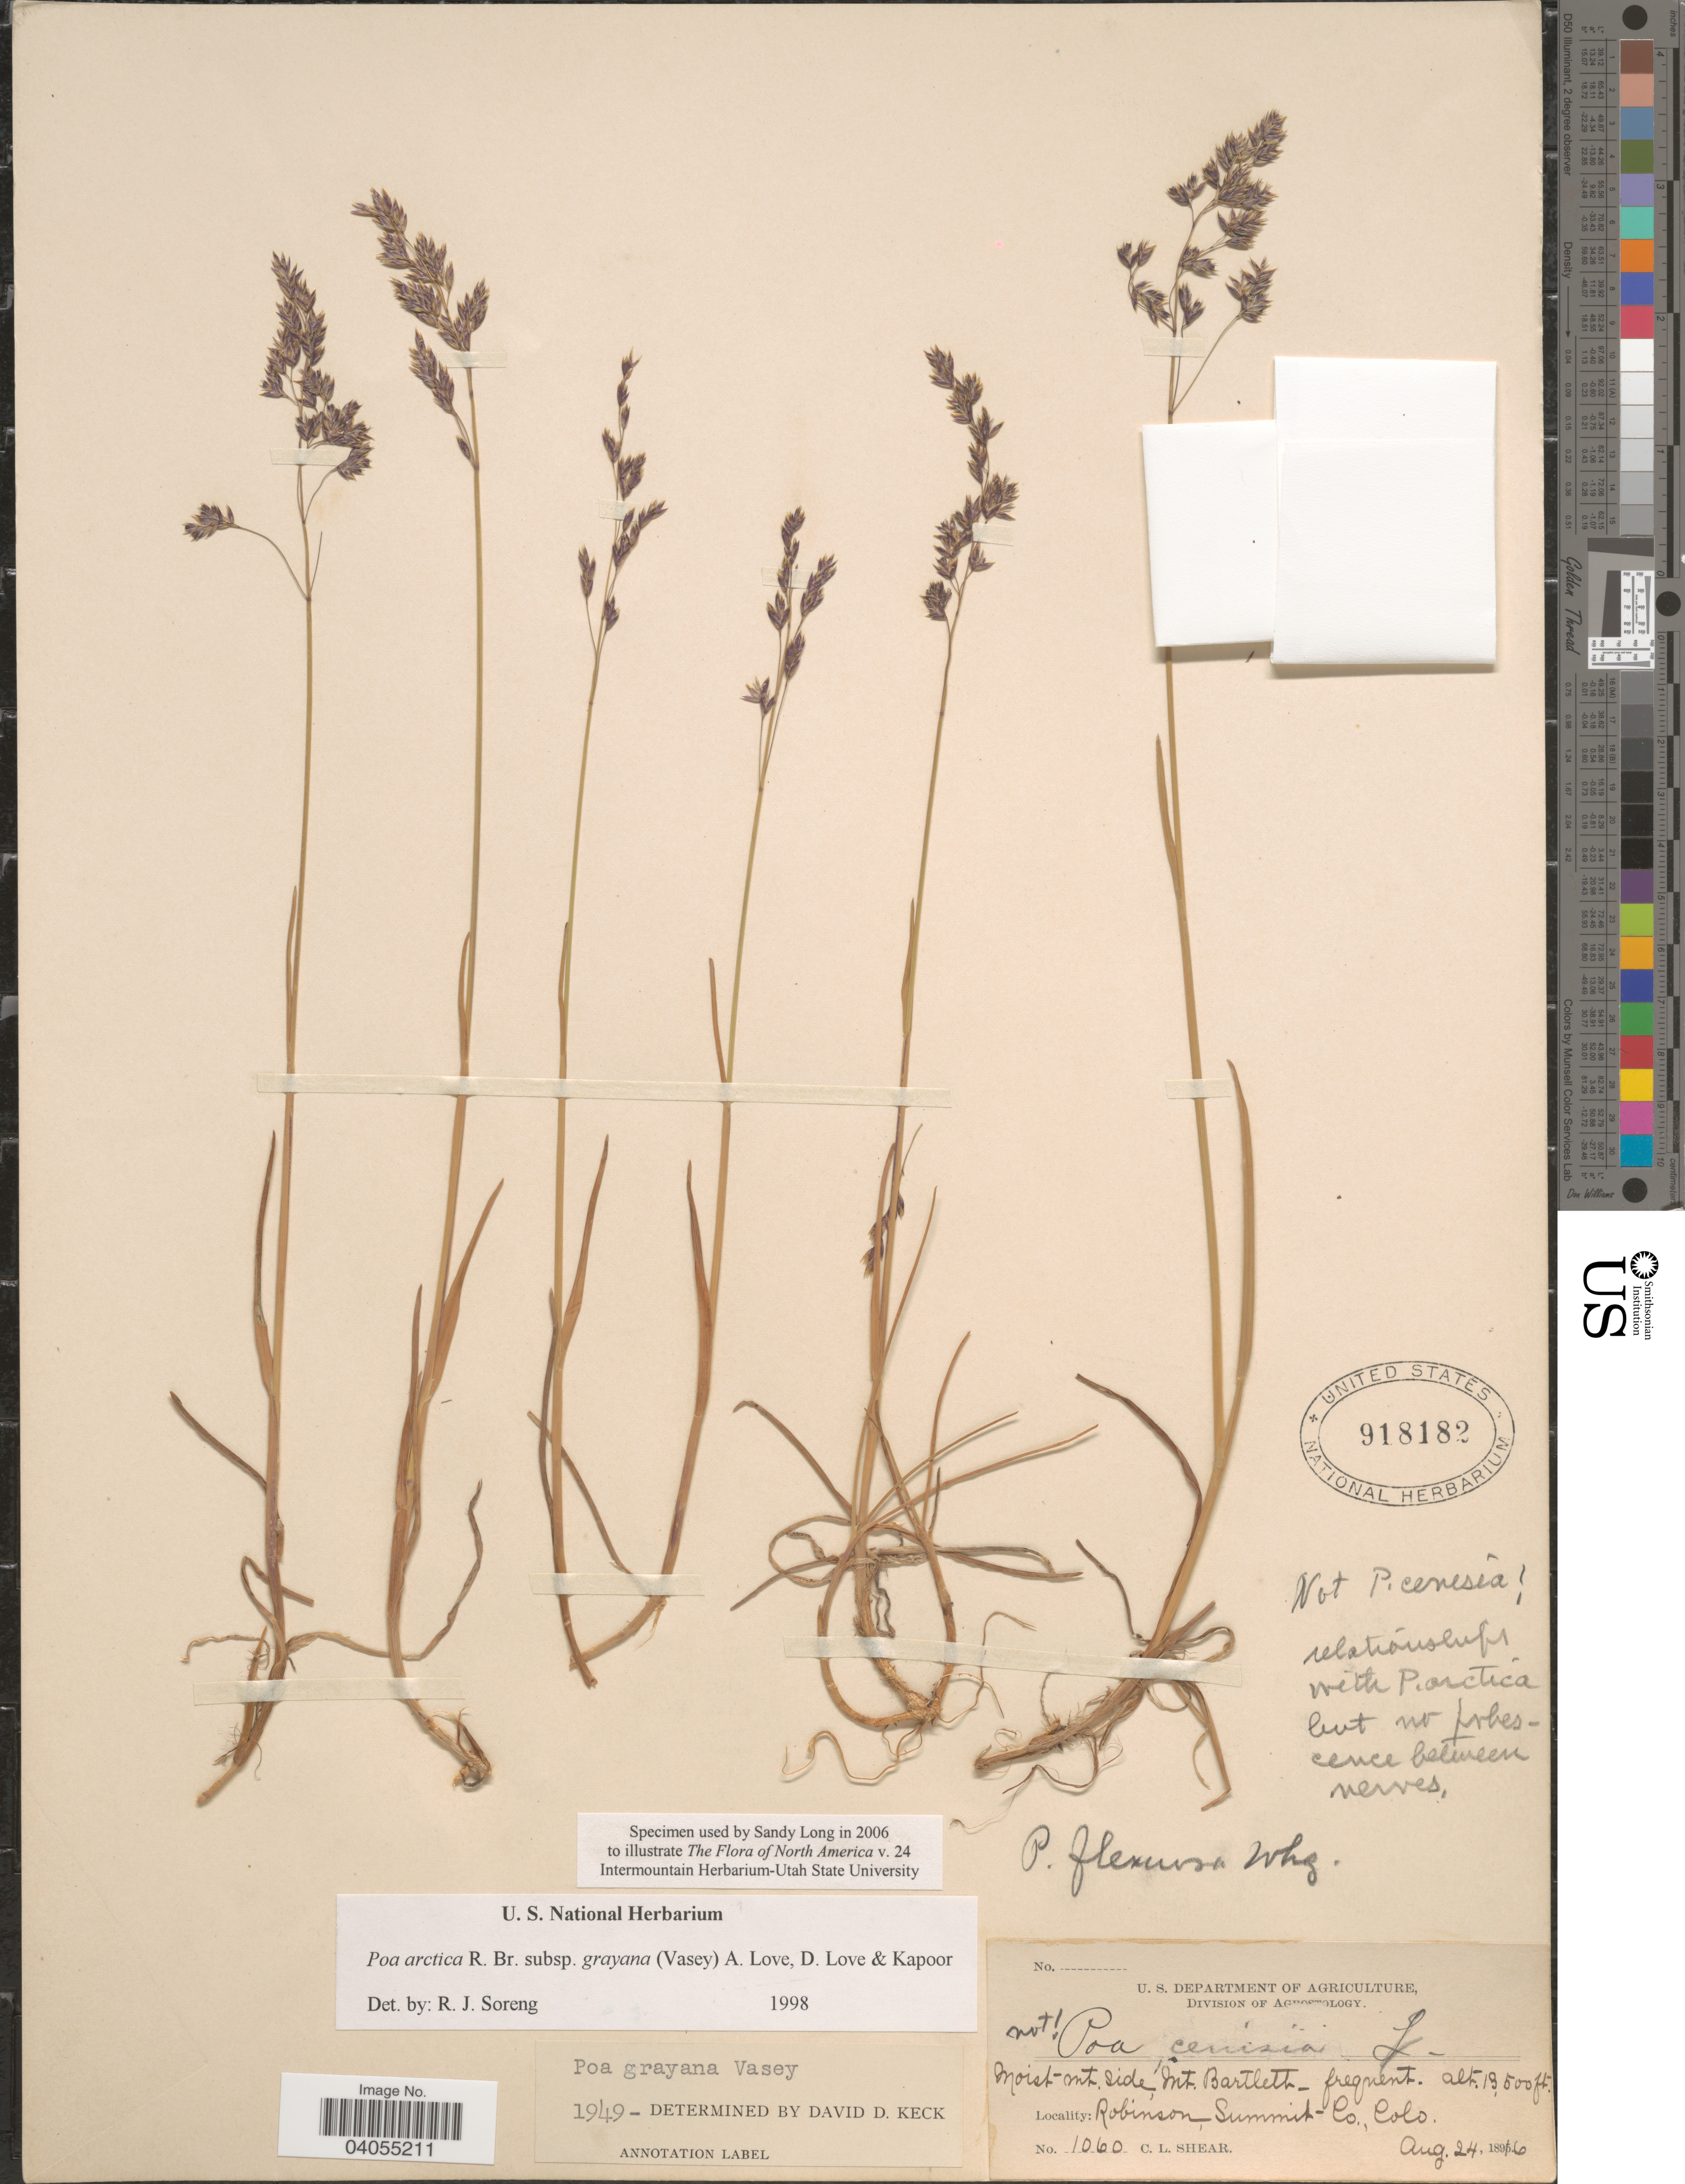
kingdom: Plantae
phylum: Tracheophyta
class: Liliopsida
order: Poales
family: Poaceae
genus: Poa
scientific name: Poa arctica subsp. grayana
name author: (Vasey) Á. Löve et al.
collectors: C. L. Shear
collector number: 1060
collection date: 1896-08-24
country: United States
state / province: Colorado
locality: Moist mt. side, Mt. Bartlett. Robinson, Summit Co.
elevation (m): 4115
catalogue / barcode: US 918182